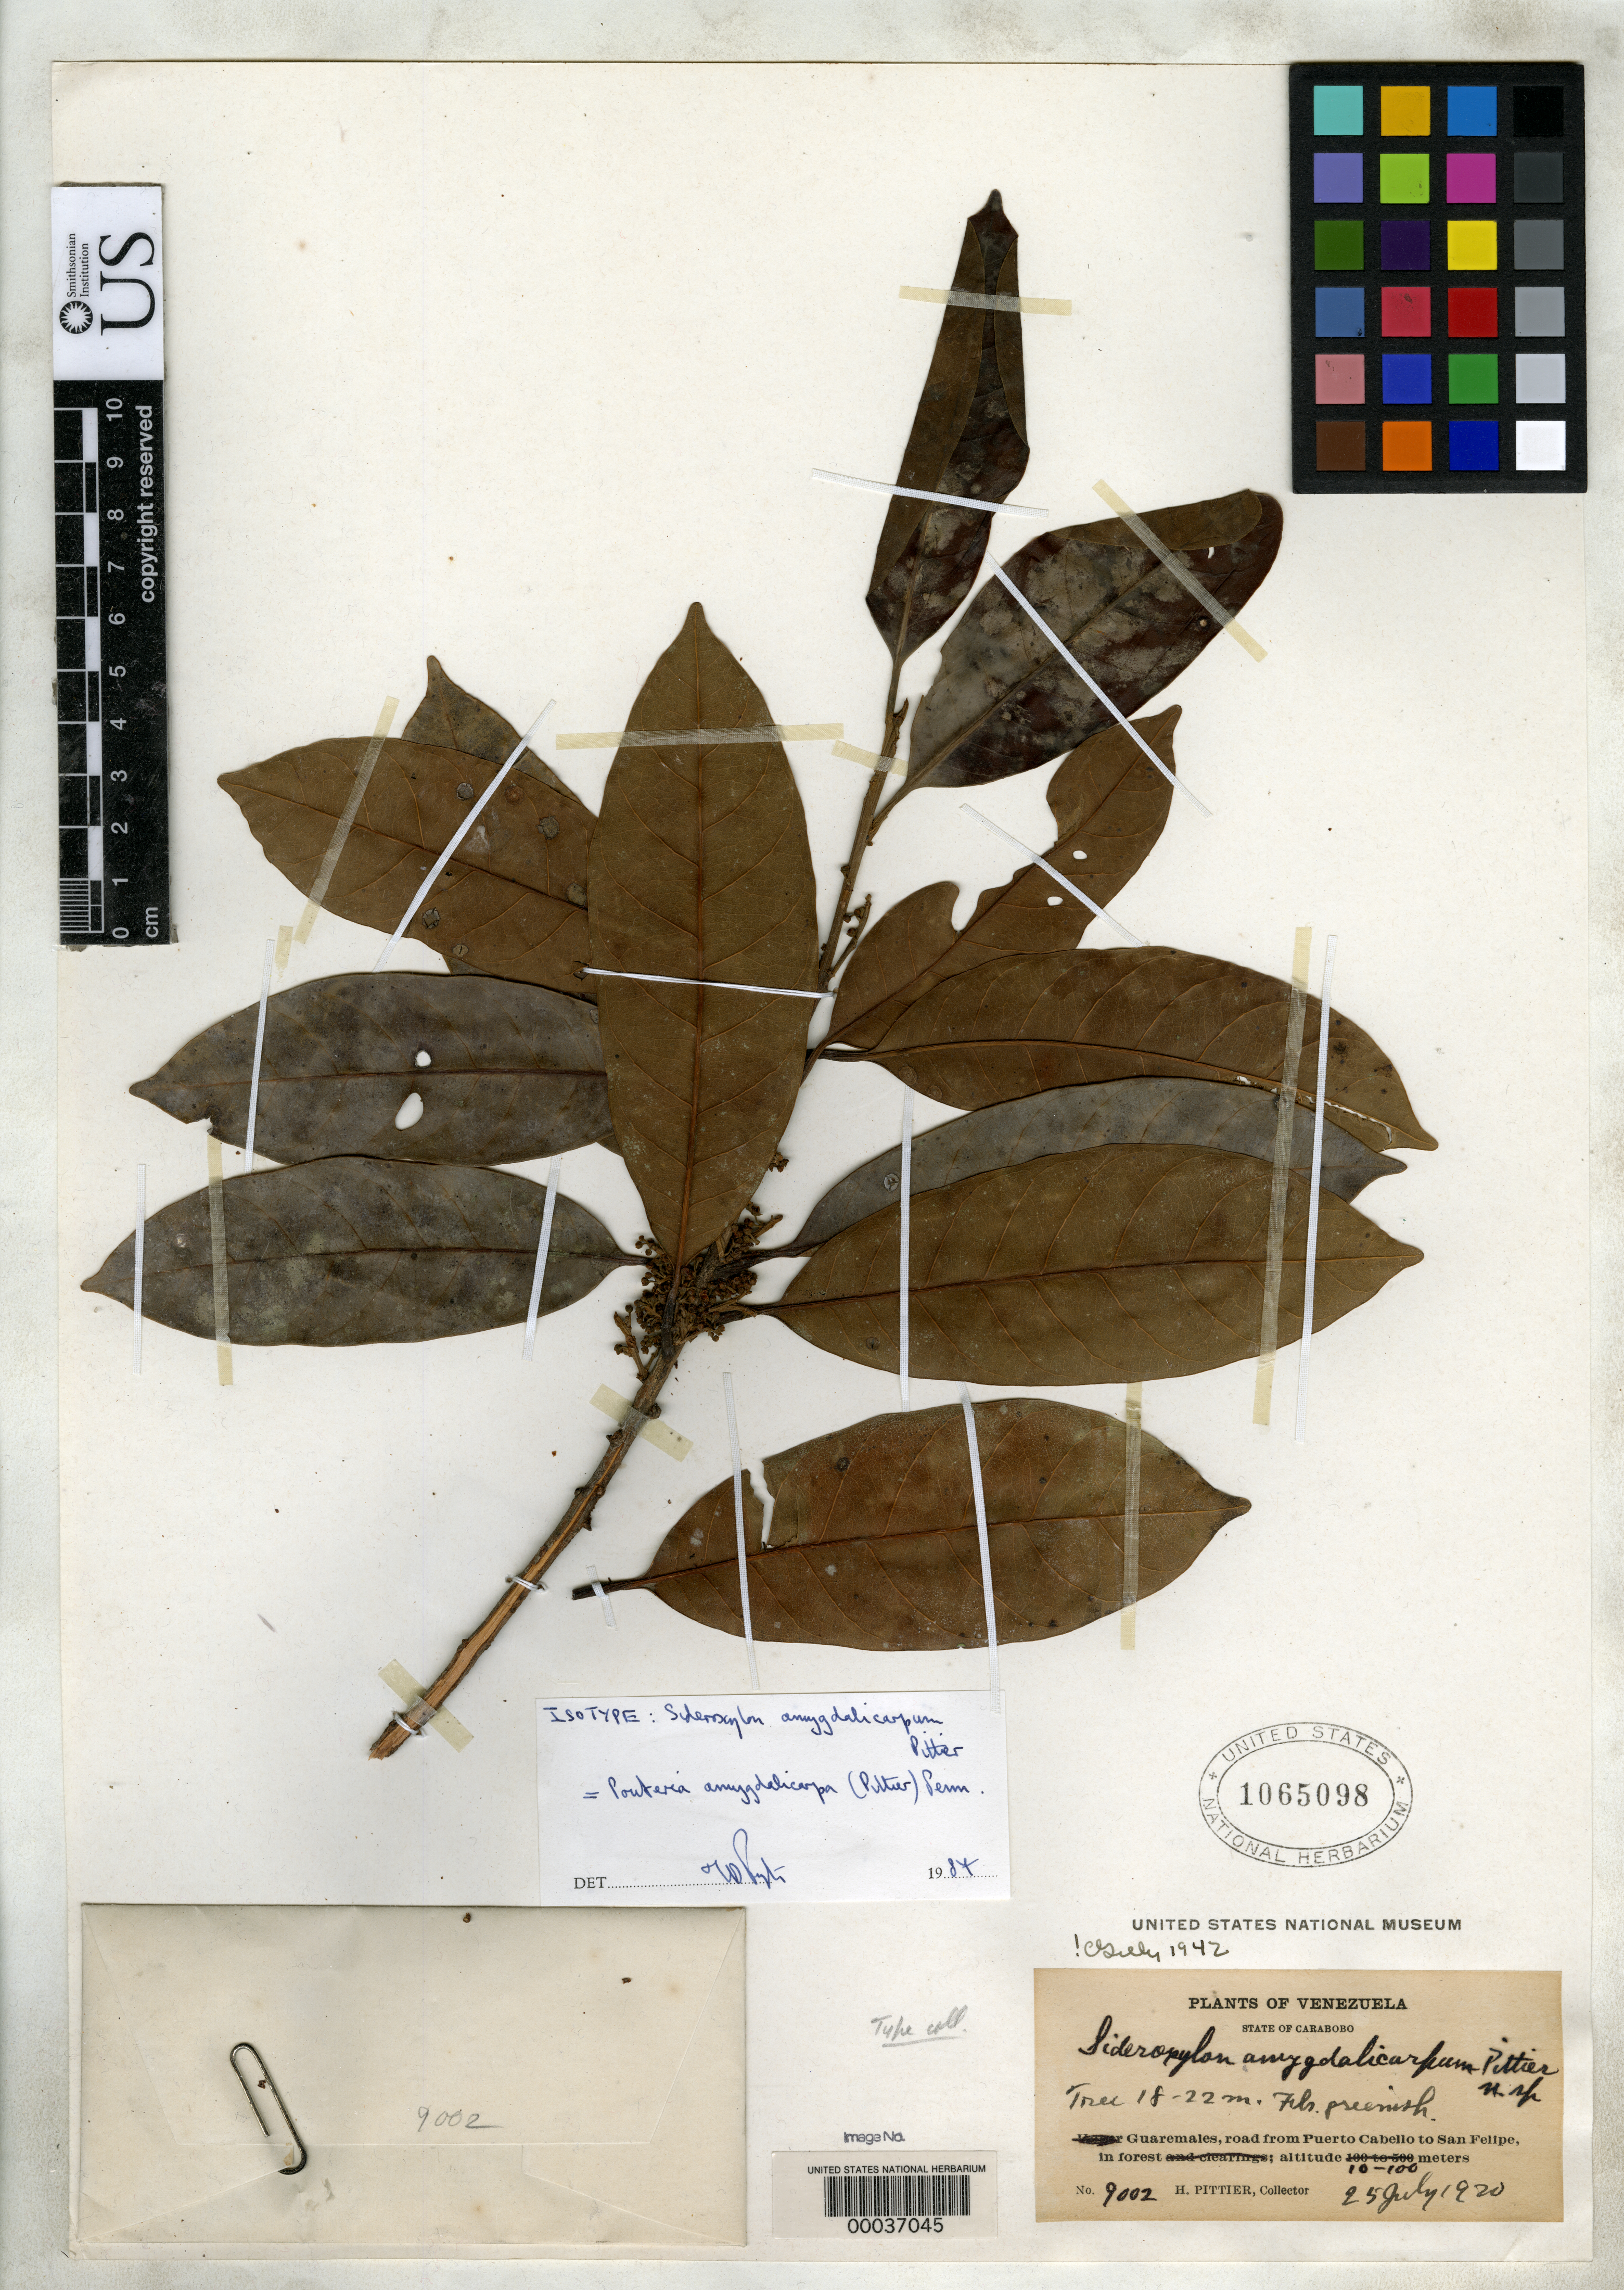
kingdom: Plantae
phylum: Tracheophyta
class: Magnoliopsida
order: Ericales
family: Sapotaceae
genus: Sideroxylon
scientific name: Sideroxylon amygdalicarpum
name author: Pittier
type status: Isotype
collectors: H. F. Pittier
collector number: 9002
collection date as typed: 25 Jul 1920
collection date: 1920-07-25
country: Venezuela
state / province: Carabobo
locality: Selvas de Guaremales, road from Puerto Cabello to San Felipe, near Urama.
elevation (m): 10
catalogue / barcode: US 1065098